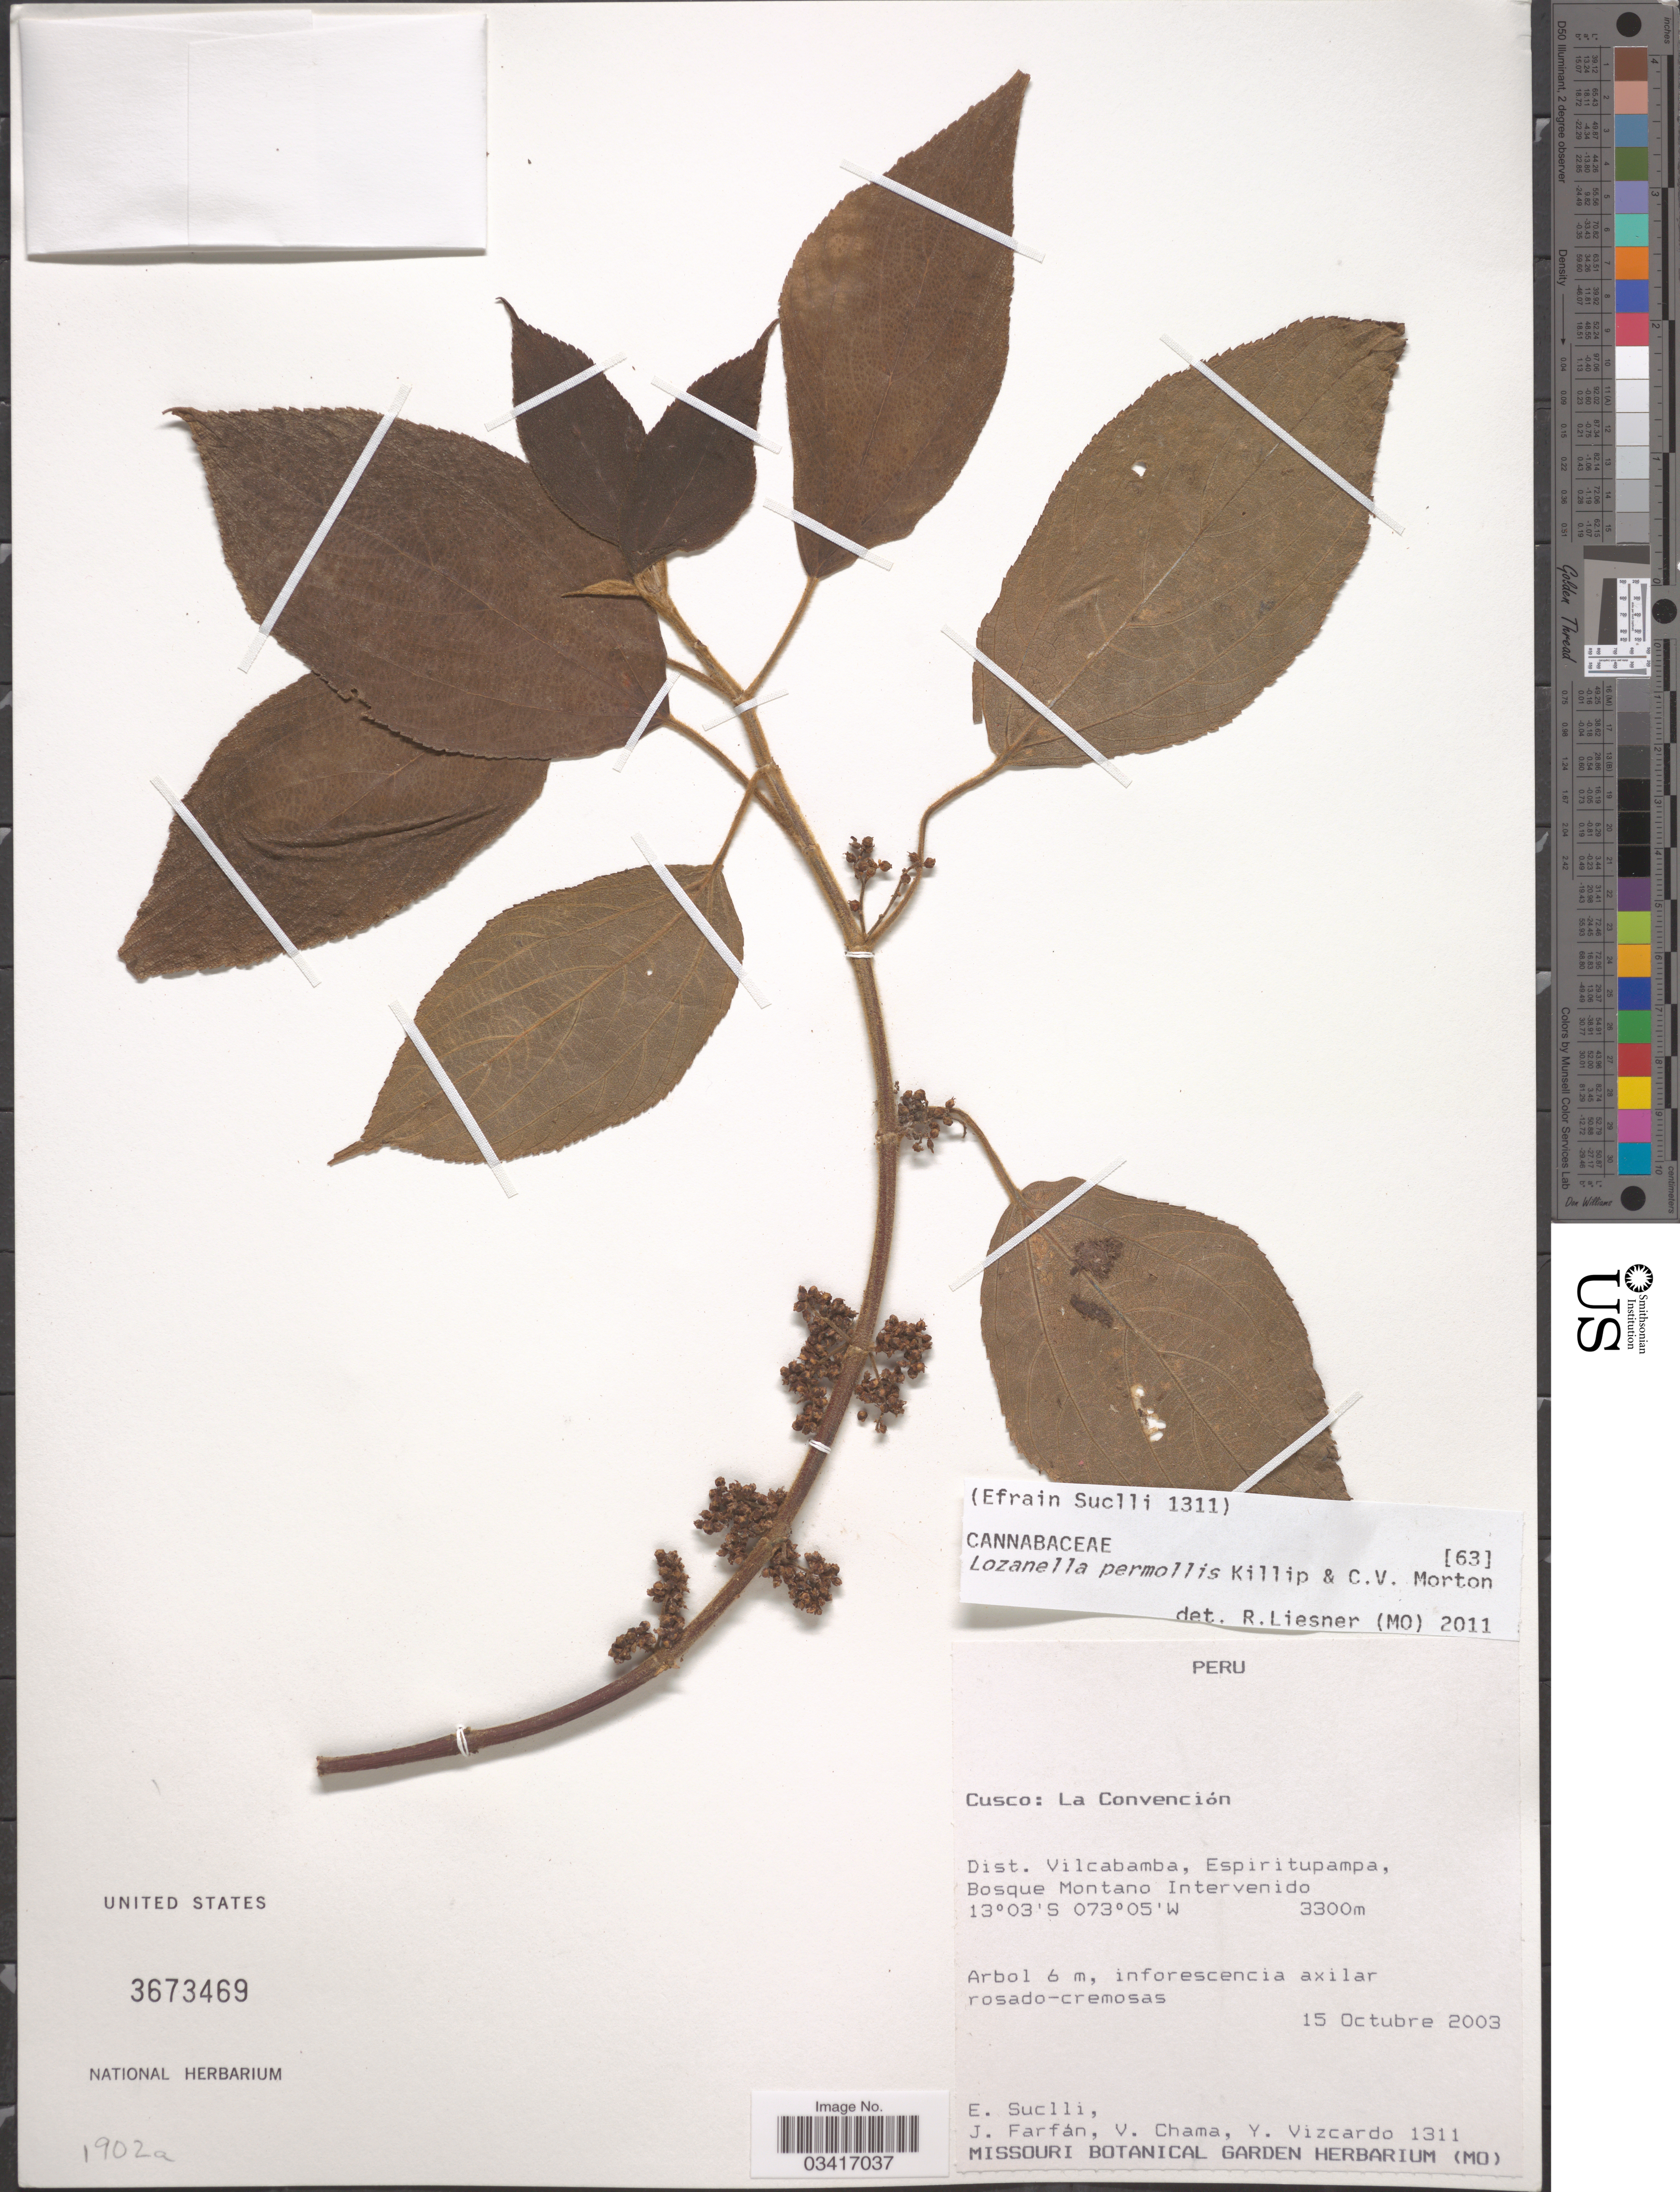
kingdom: Plantae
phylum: Tracheophyta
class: Magnoliopsida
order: Rosales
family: Cannabaceae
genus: Lozanella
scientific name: Lozanella permollis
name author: Killip & C.V. Morton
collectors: E. Suclli, J. Farfán, V. Chama & Y. Vizcardo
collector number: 1311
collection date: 2003-10-15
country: Peru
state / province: Cusco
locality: La Convención. Dist. Vilcabamba, Espiritupampa, Bosque Montano Intervenido.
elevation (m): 3300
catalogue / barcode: US 3673469